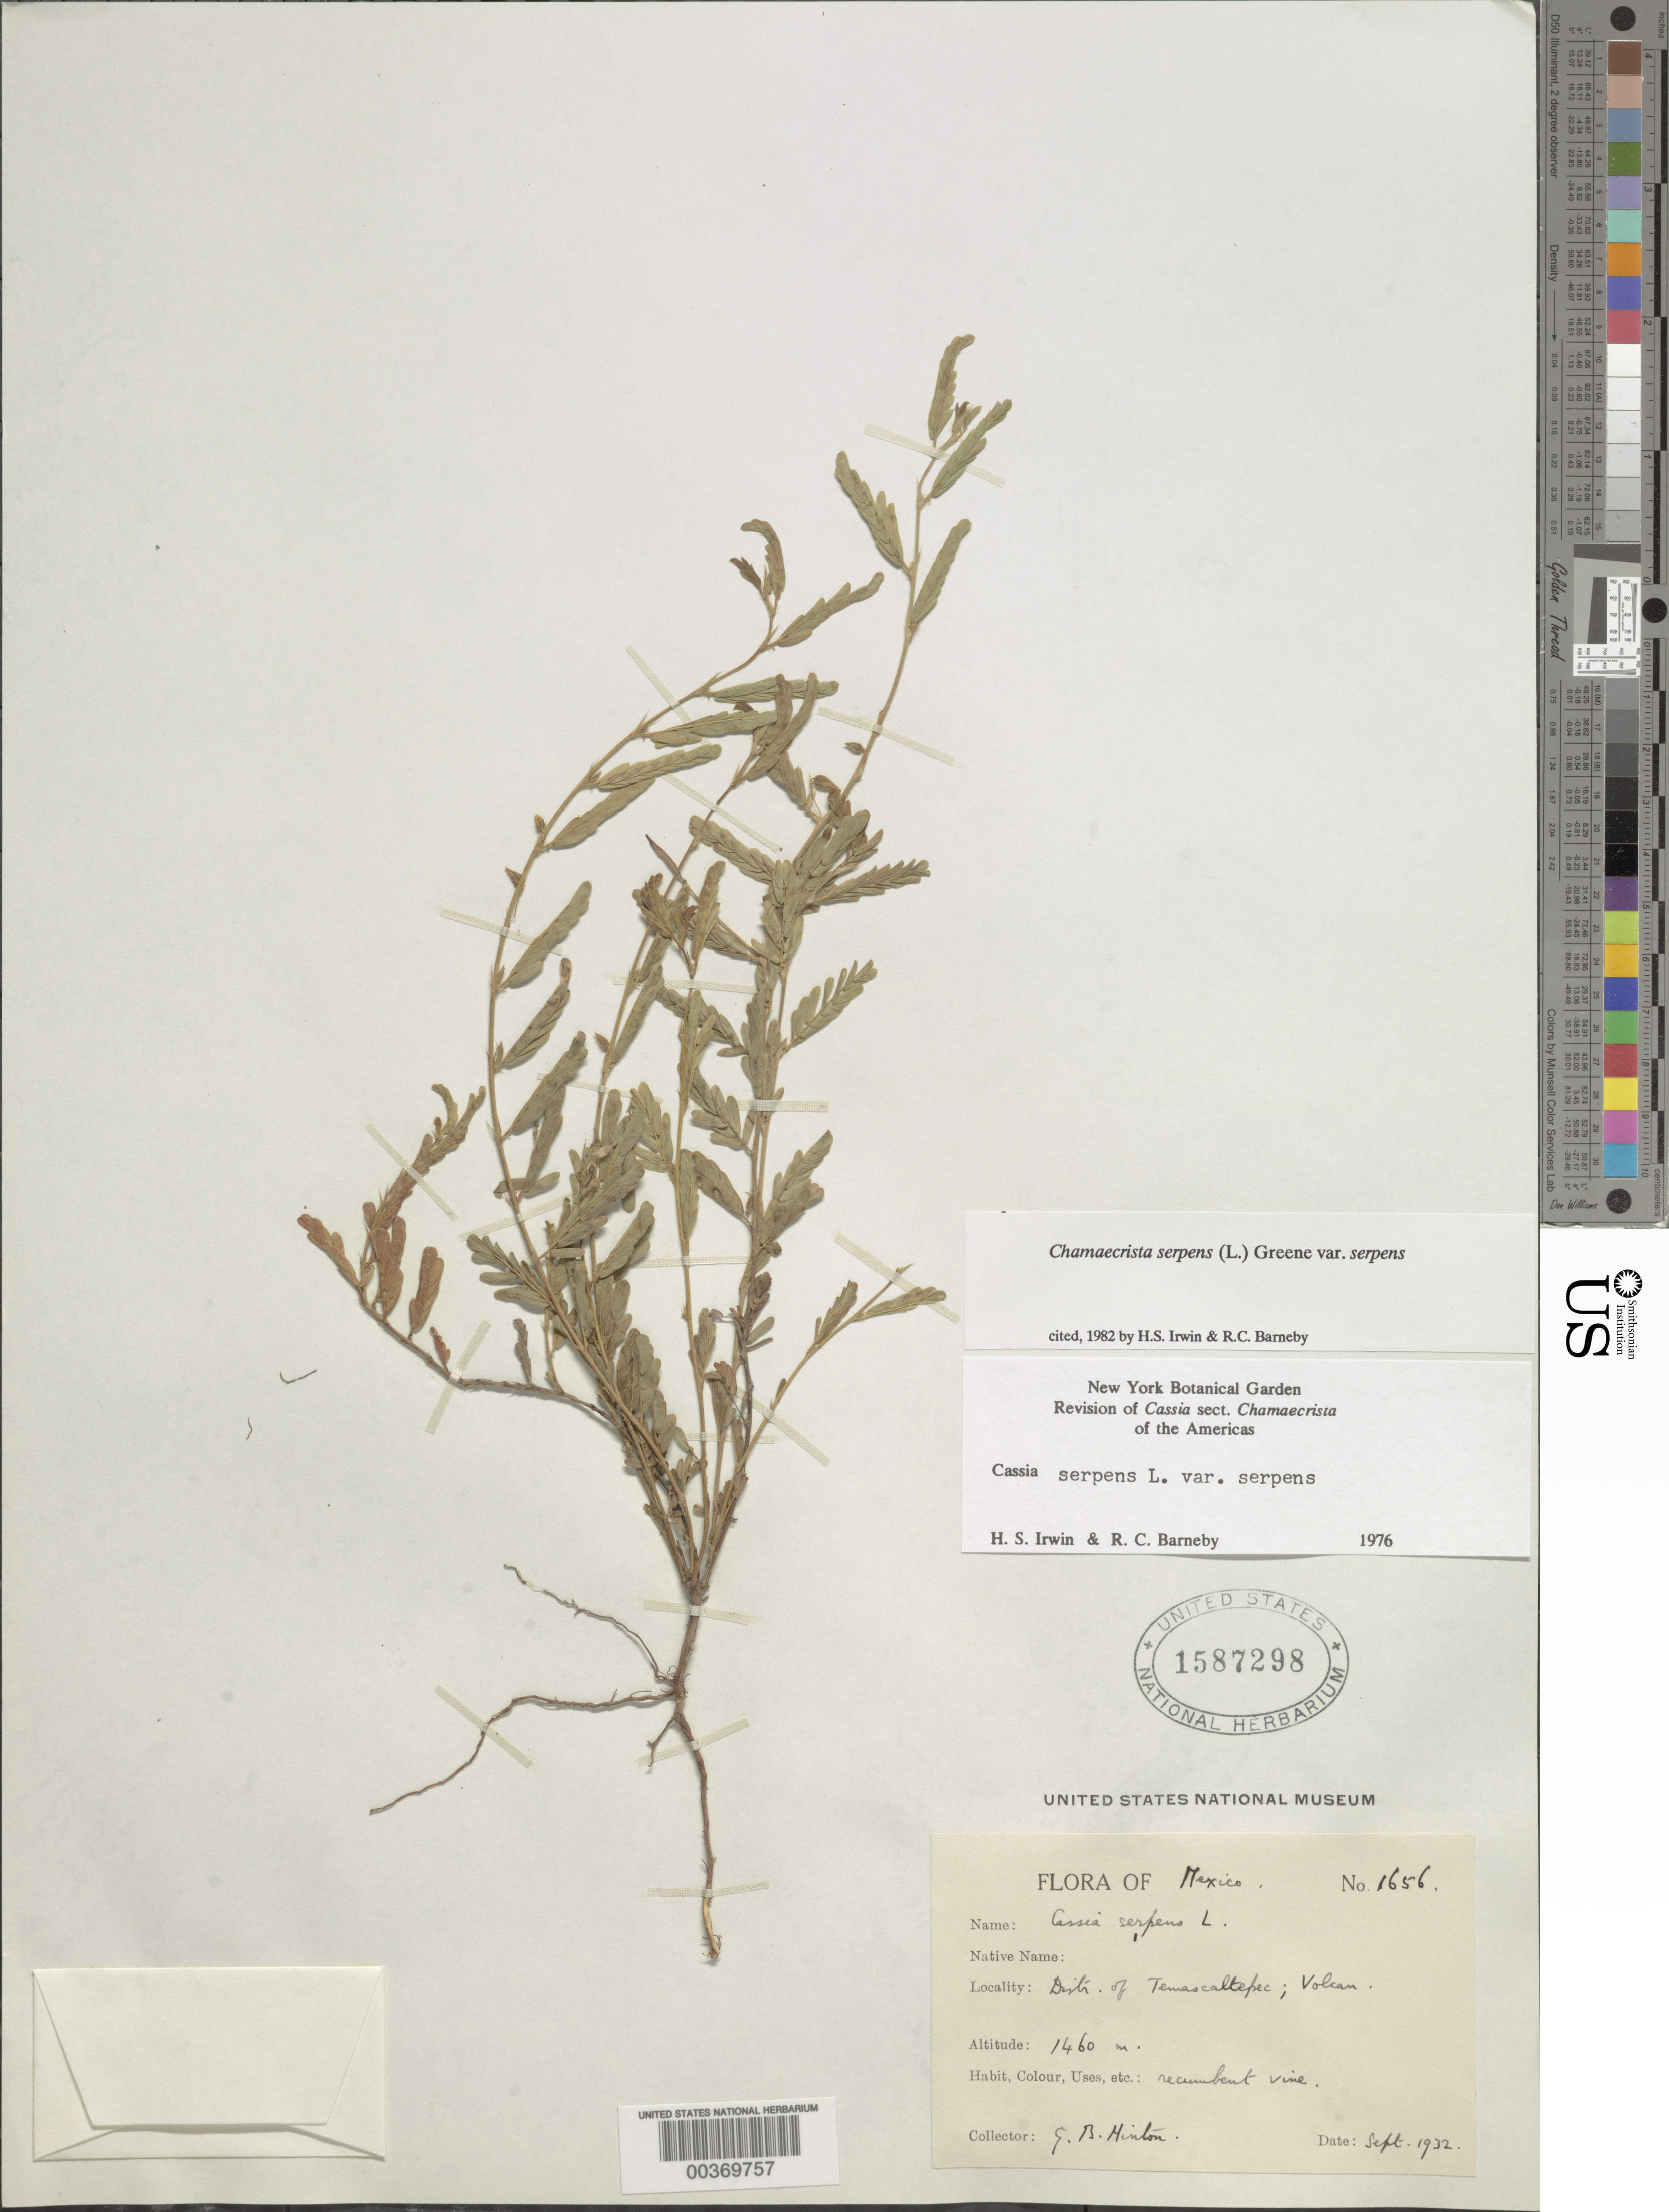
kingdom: Plantae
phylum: Tracheophyta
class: Magnoliopsida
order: Fabales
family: Fabaceae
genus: Chamaecrista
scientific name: Chamaecrista serpens var. serpens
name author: (L.) Greene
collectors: G. B. Hinton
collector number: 1656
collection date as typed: Sep 1932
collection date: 1932-09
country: Mexico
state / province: México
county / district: Temascaltepec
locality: Volcan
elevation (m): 1460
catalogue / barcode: US 1587298